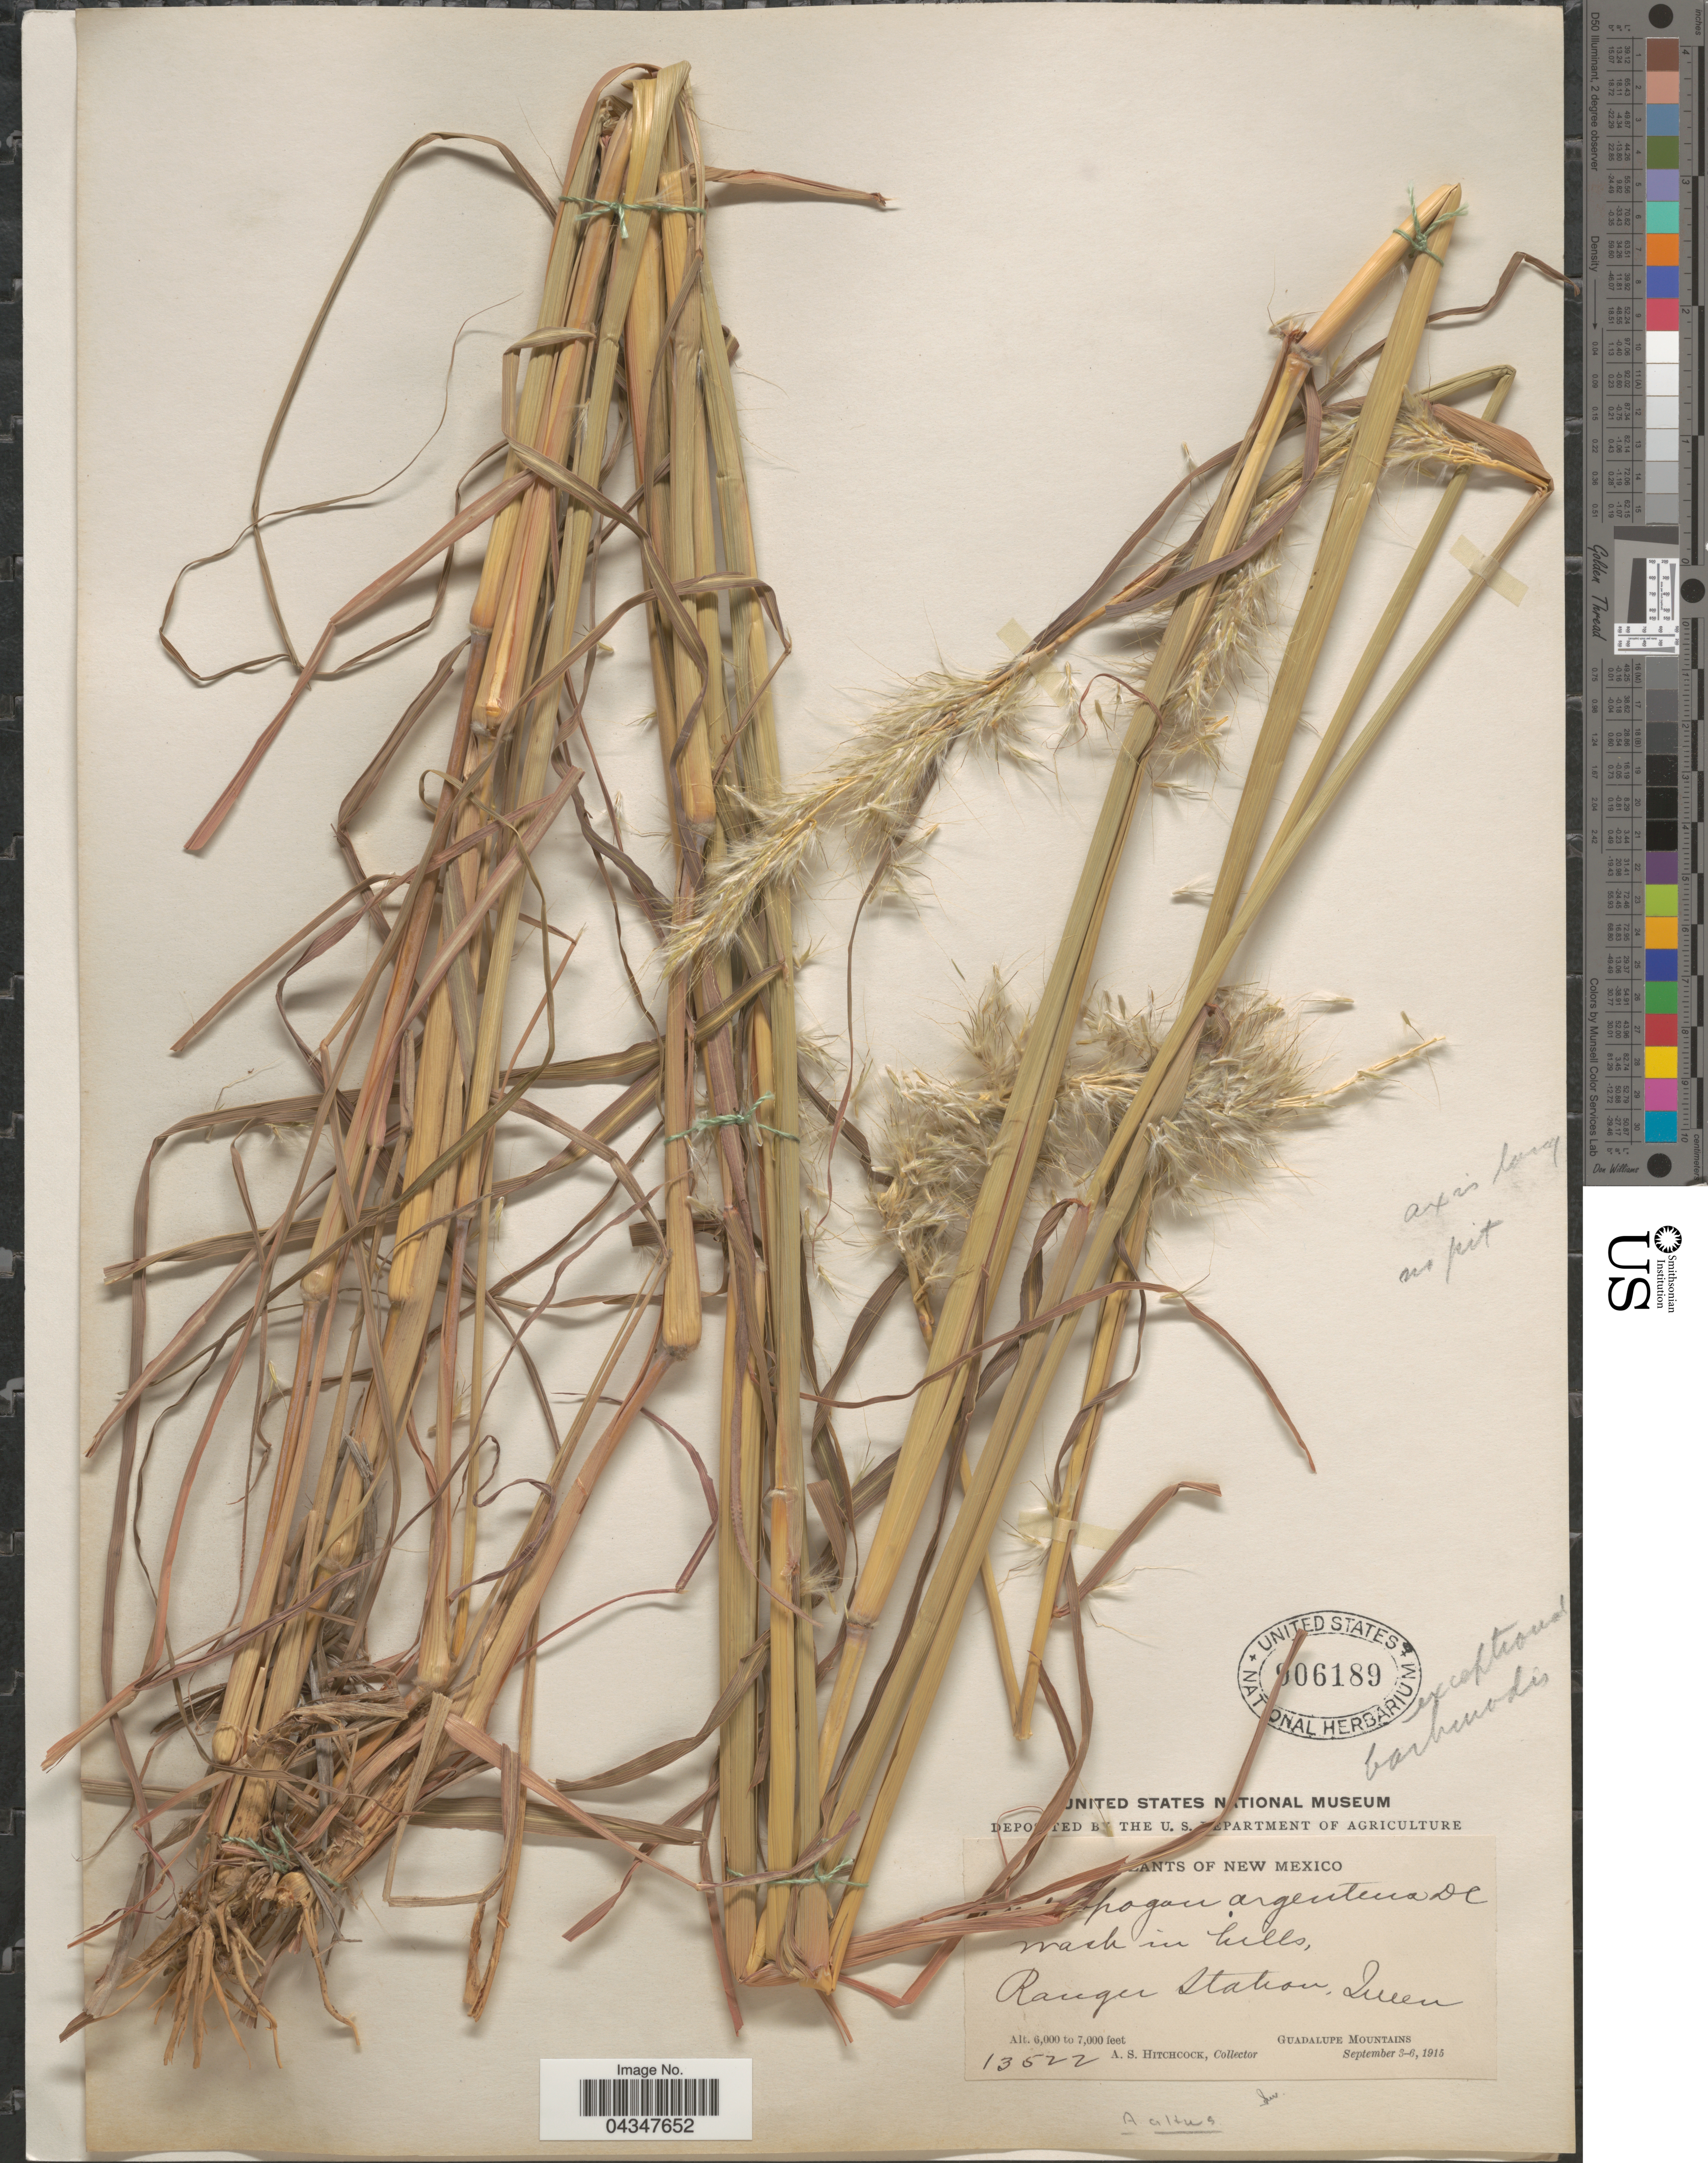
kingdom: Plantae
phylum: Tracheophyta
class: Liliopsida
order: Poales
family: Poaceae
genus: Bothriochloa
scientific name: Bothriochloa barbinodis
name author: (Lag.) Herter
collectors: A. S. Hitchcock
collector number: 13522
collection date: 1915-09-03/1915-09-06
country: United States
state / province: New Mexico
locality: Marsh in hills, Ranger Station, Queen. Guadalupe Mountains.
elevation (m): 1829